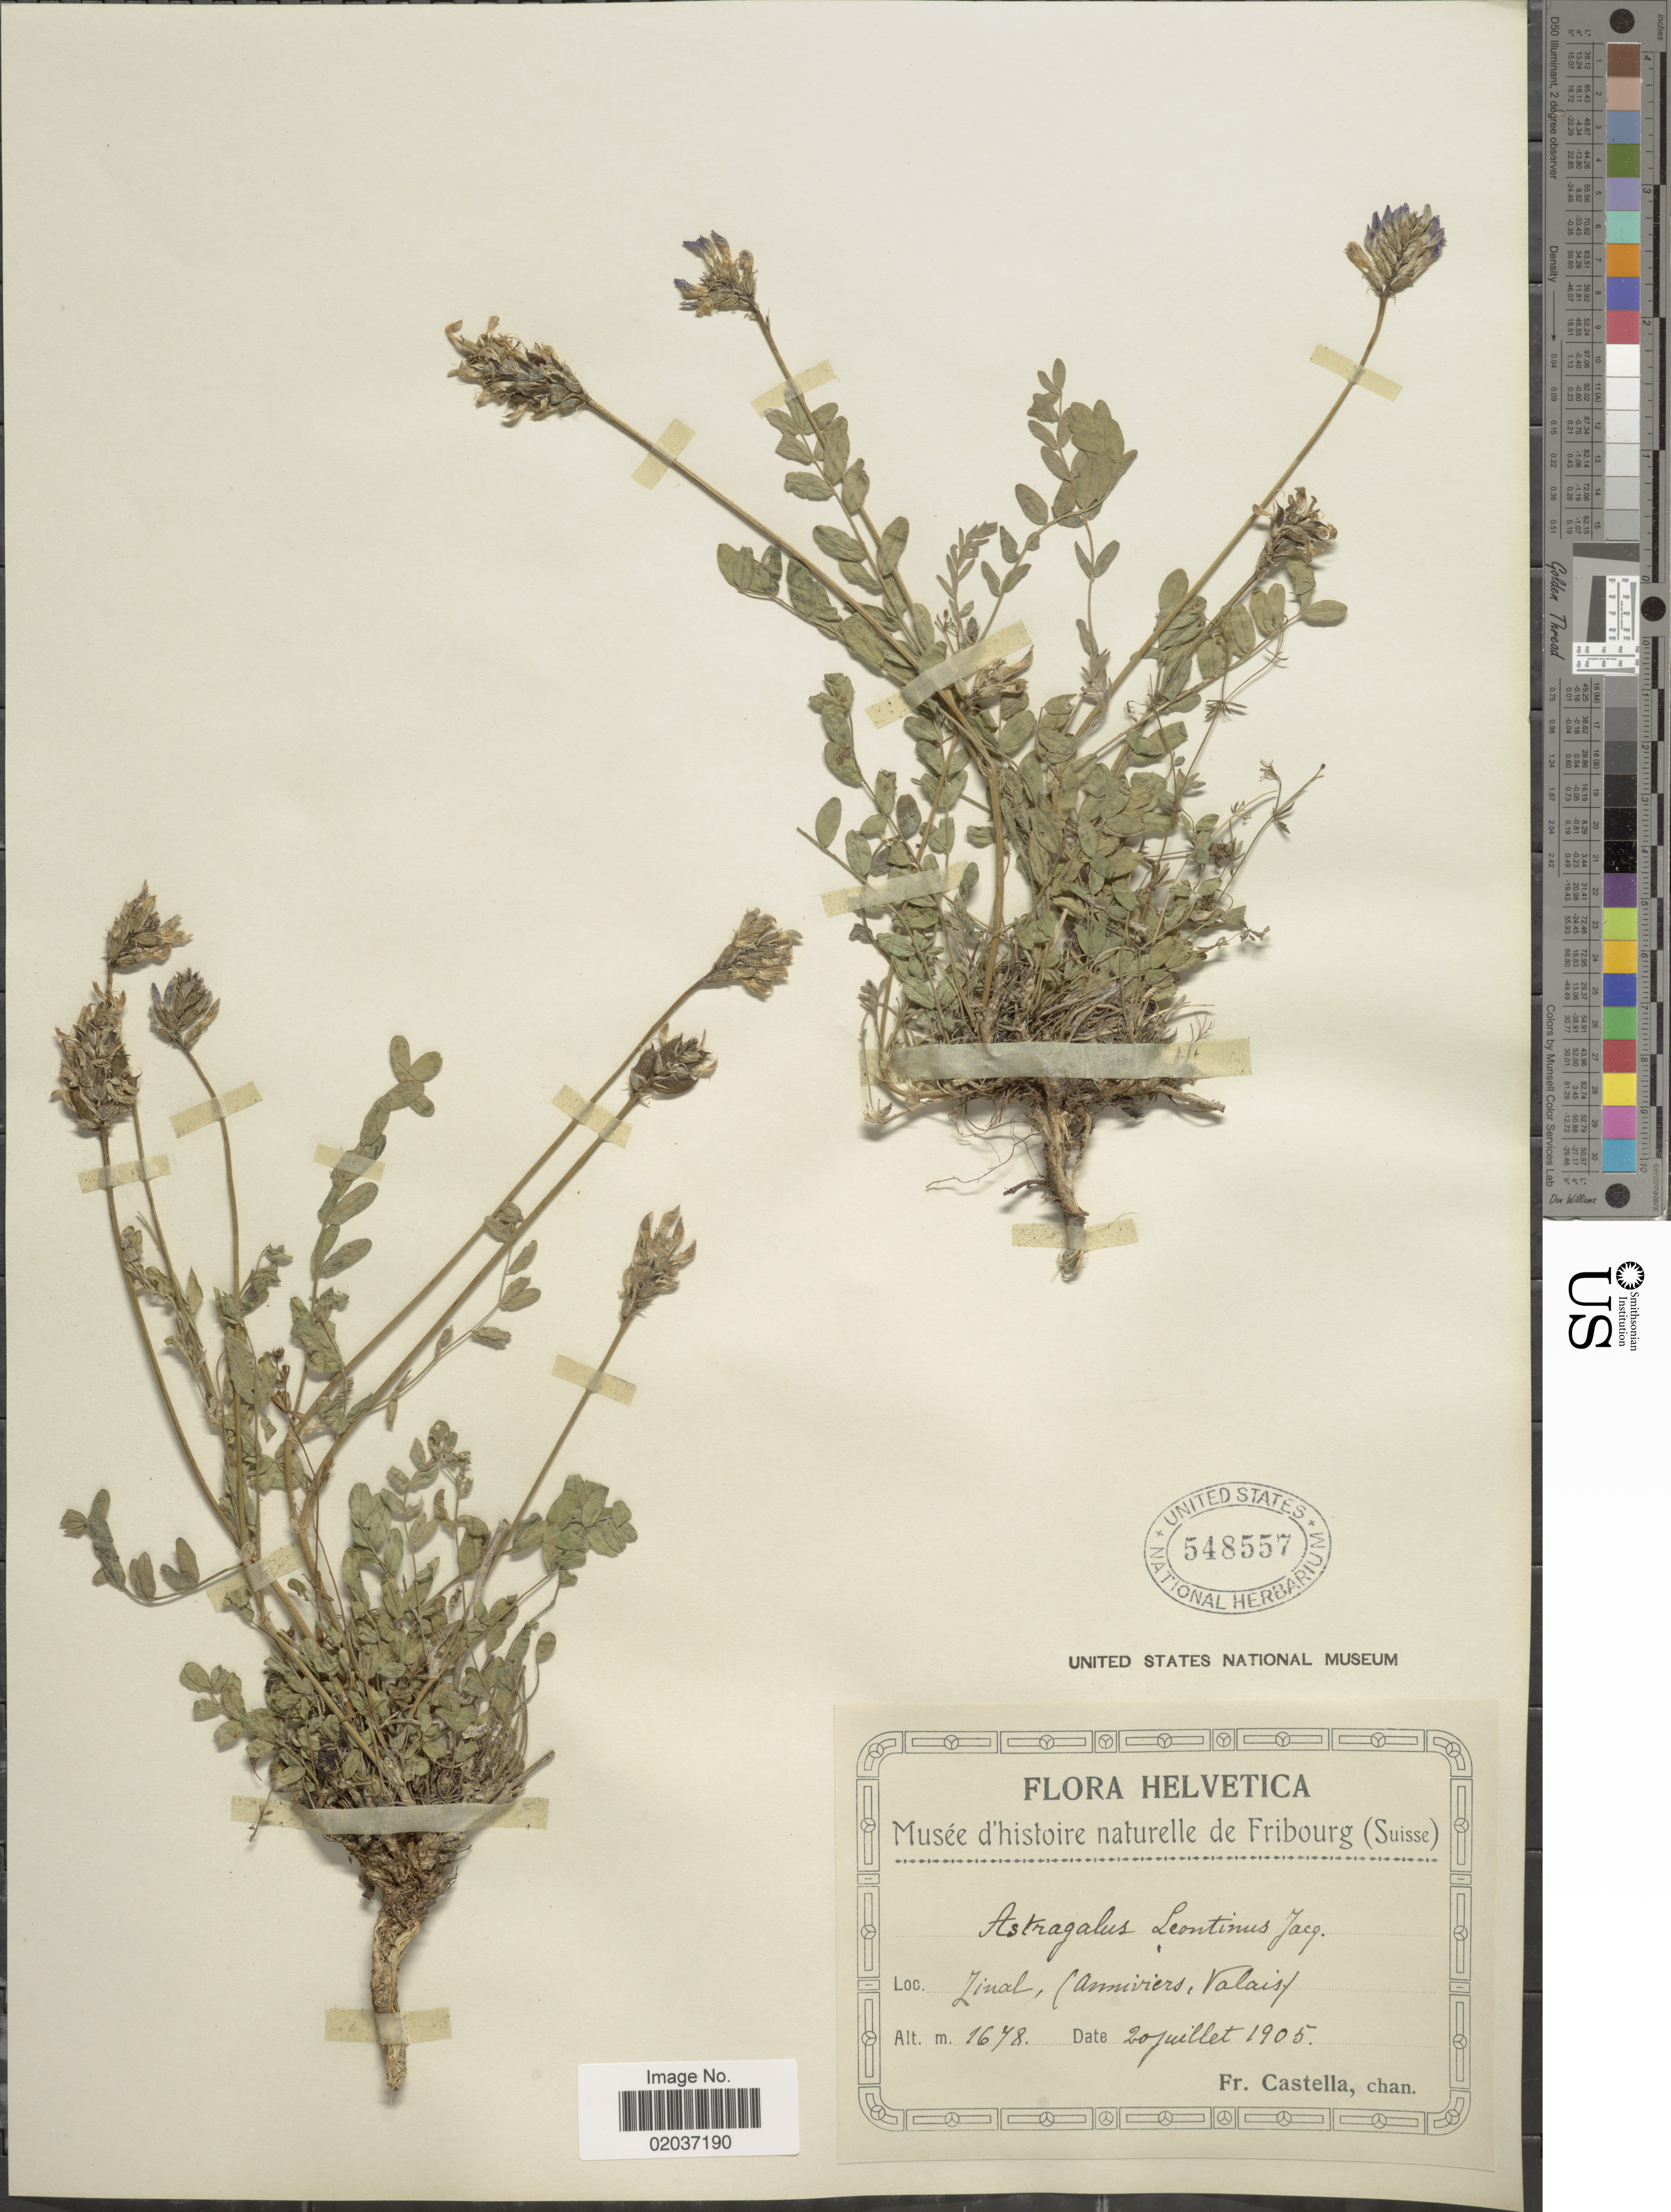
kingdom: Plantae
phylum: Tracheophyta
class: Magnoliopsida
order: Fabales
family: Fabaceae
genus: Astragalus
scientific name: Astragalus leontinus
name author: Wulfen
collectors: Fr. Castella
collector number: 1678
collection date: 1905-07-20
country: Switzerland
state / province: Valais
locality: Zinal ( Anniviers, Valais).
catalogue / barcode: US 548557